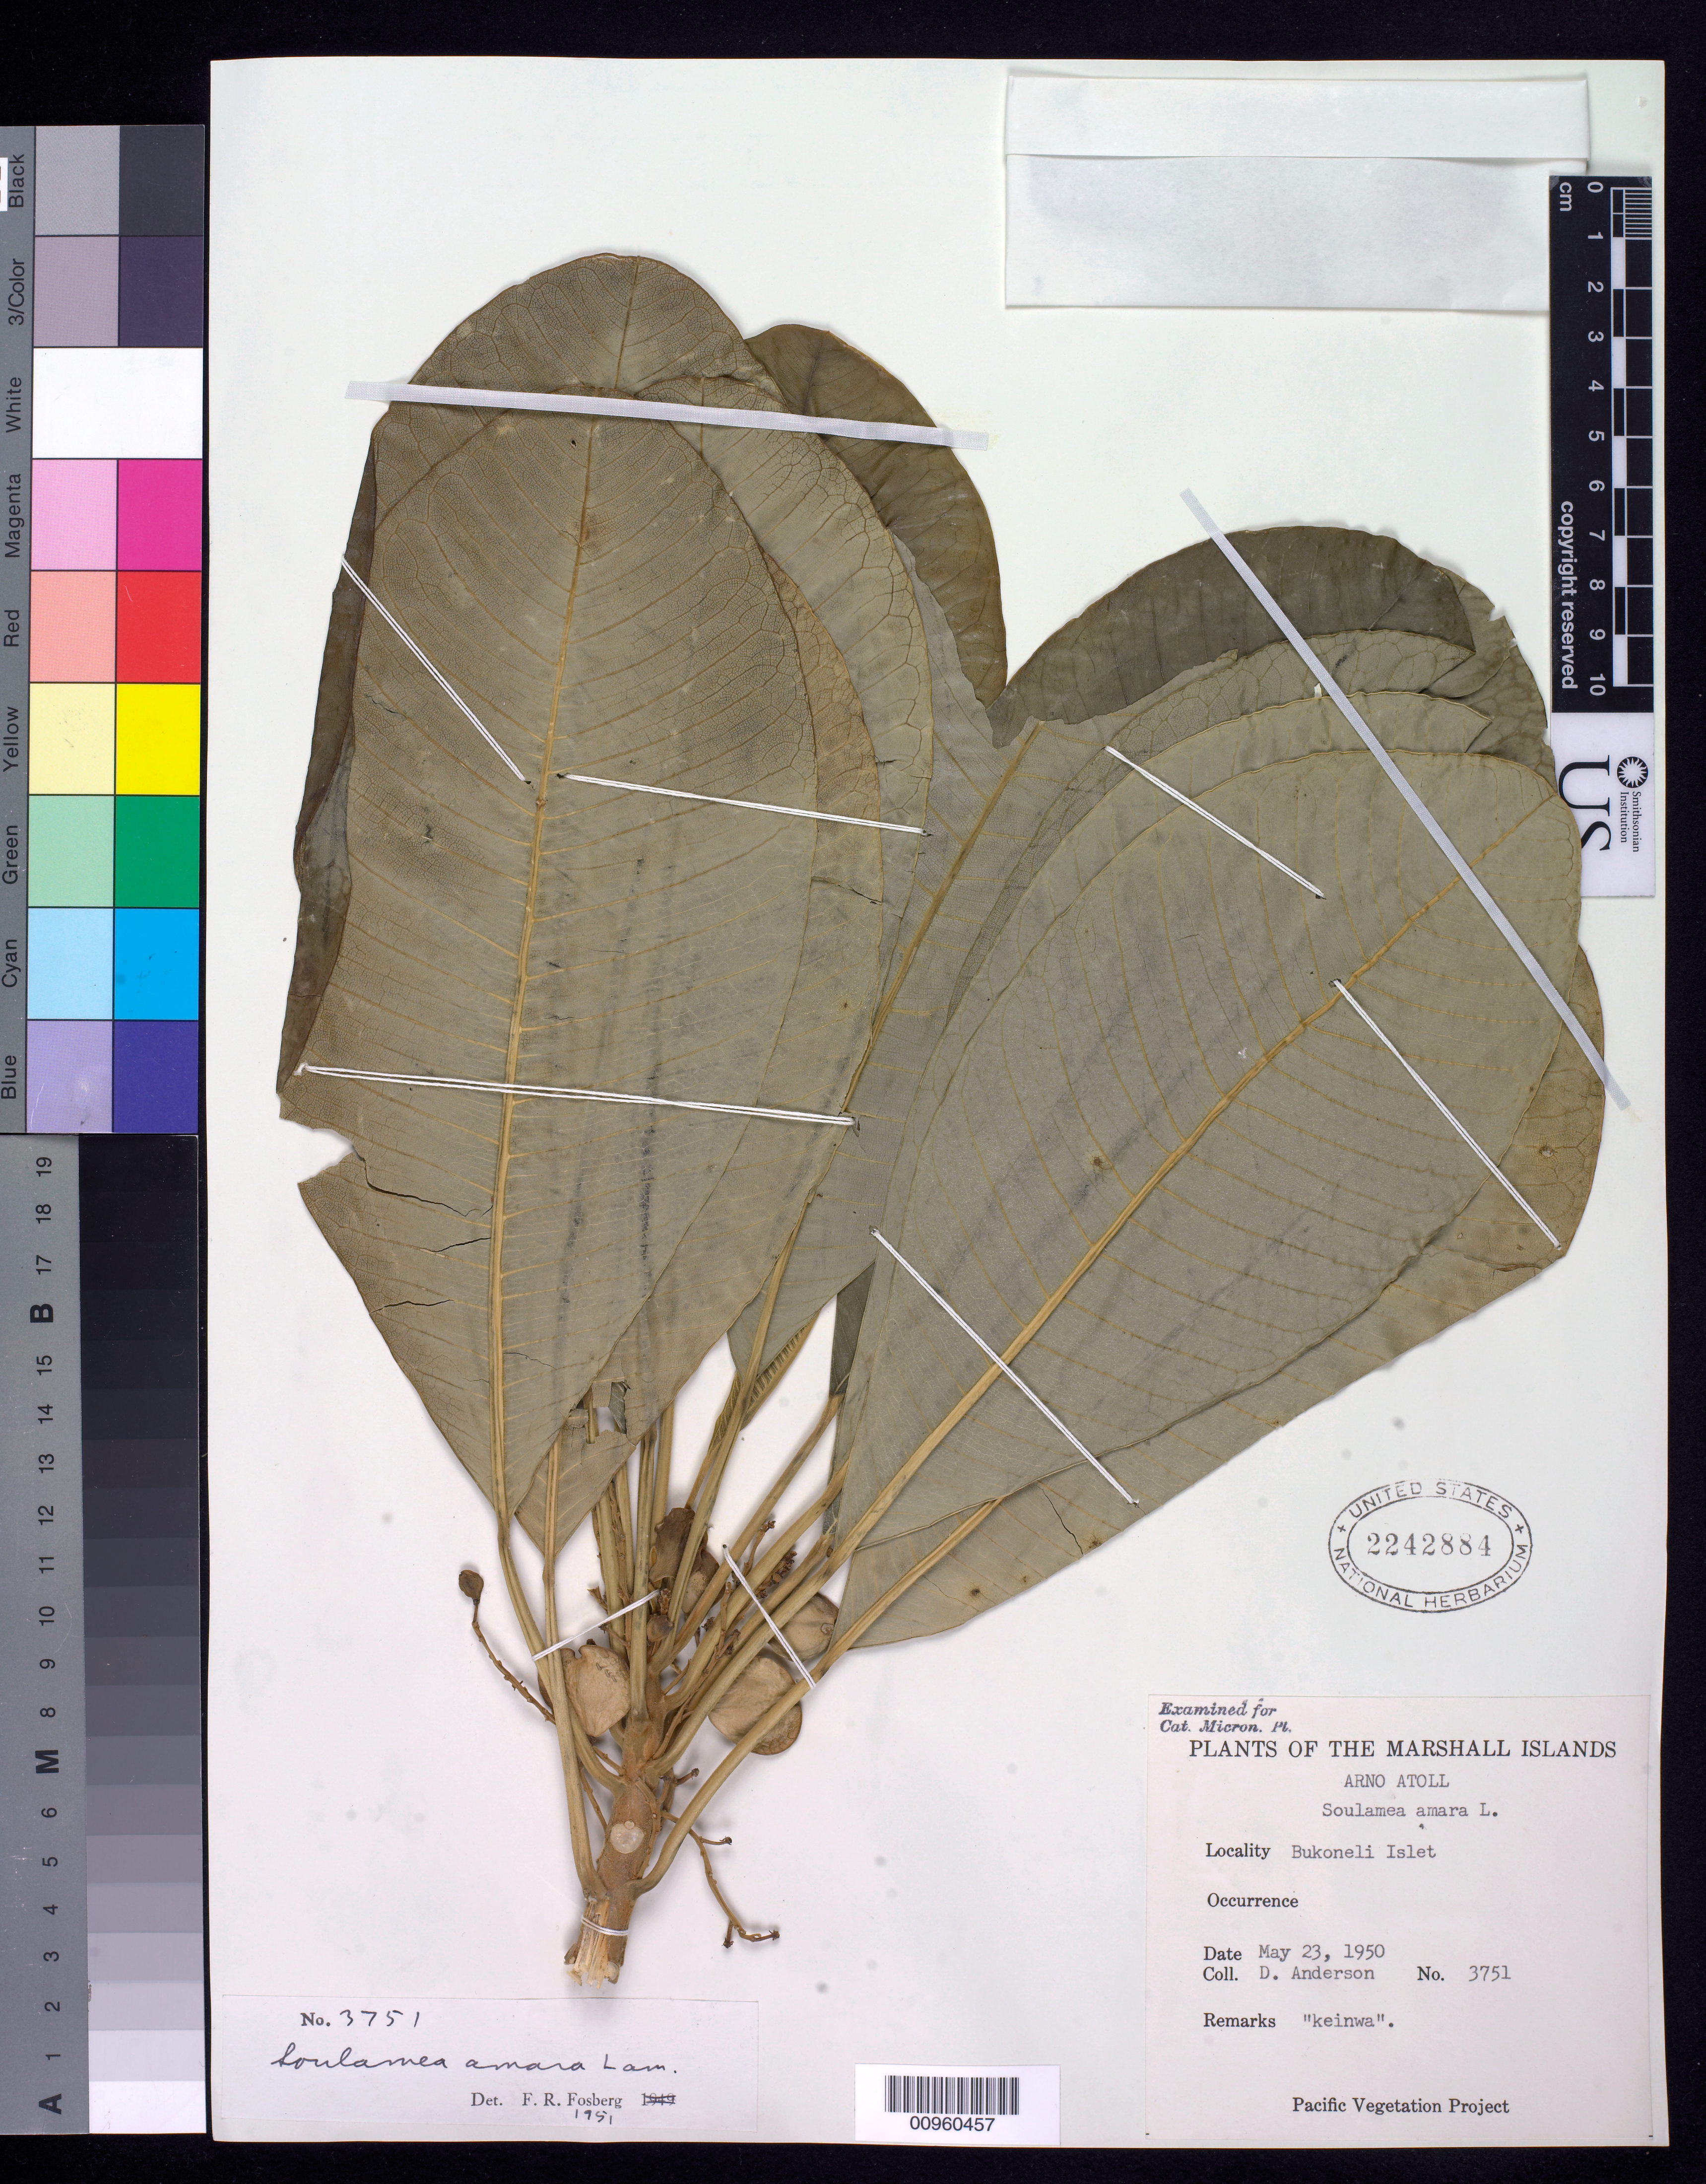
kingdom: Plantae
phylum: Tracheophyta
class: Magnoliopsida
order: Sapindales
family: Simaroubaceae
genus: Soulamea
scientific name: Soulamea amara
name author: Lam.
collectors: D. Anderson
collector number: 3751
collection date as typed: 23 May 1950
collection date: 1950-05-23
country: Marshall Islands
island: Arno Atoll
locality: Bukoneli Islet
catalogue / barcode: US 2242884